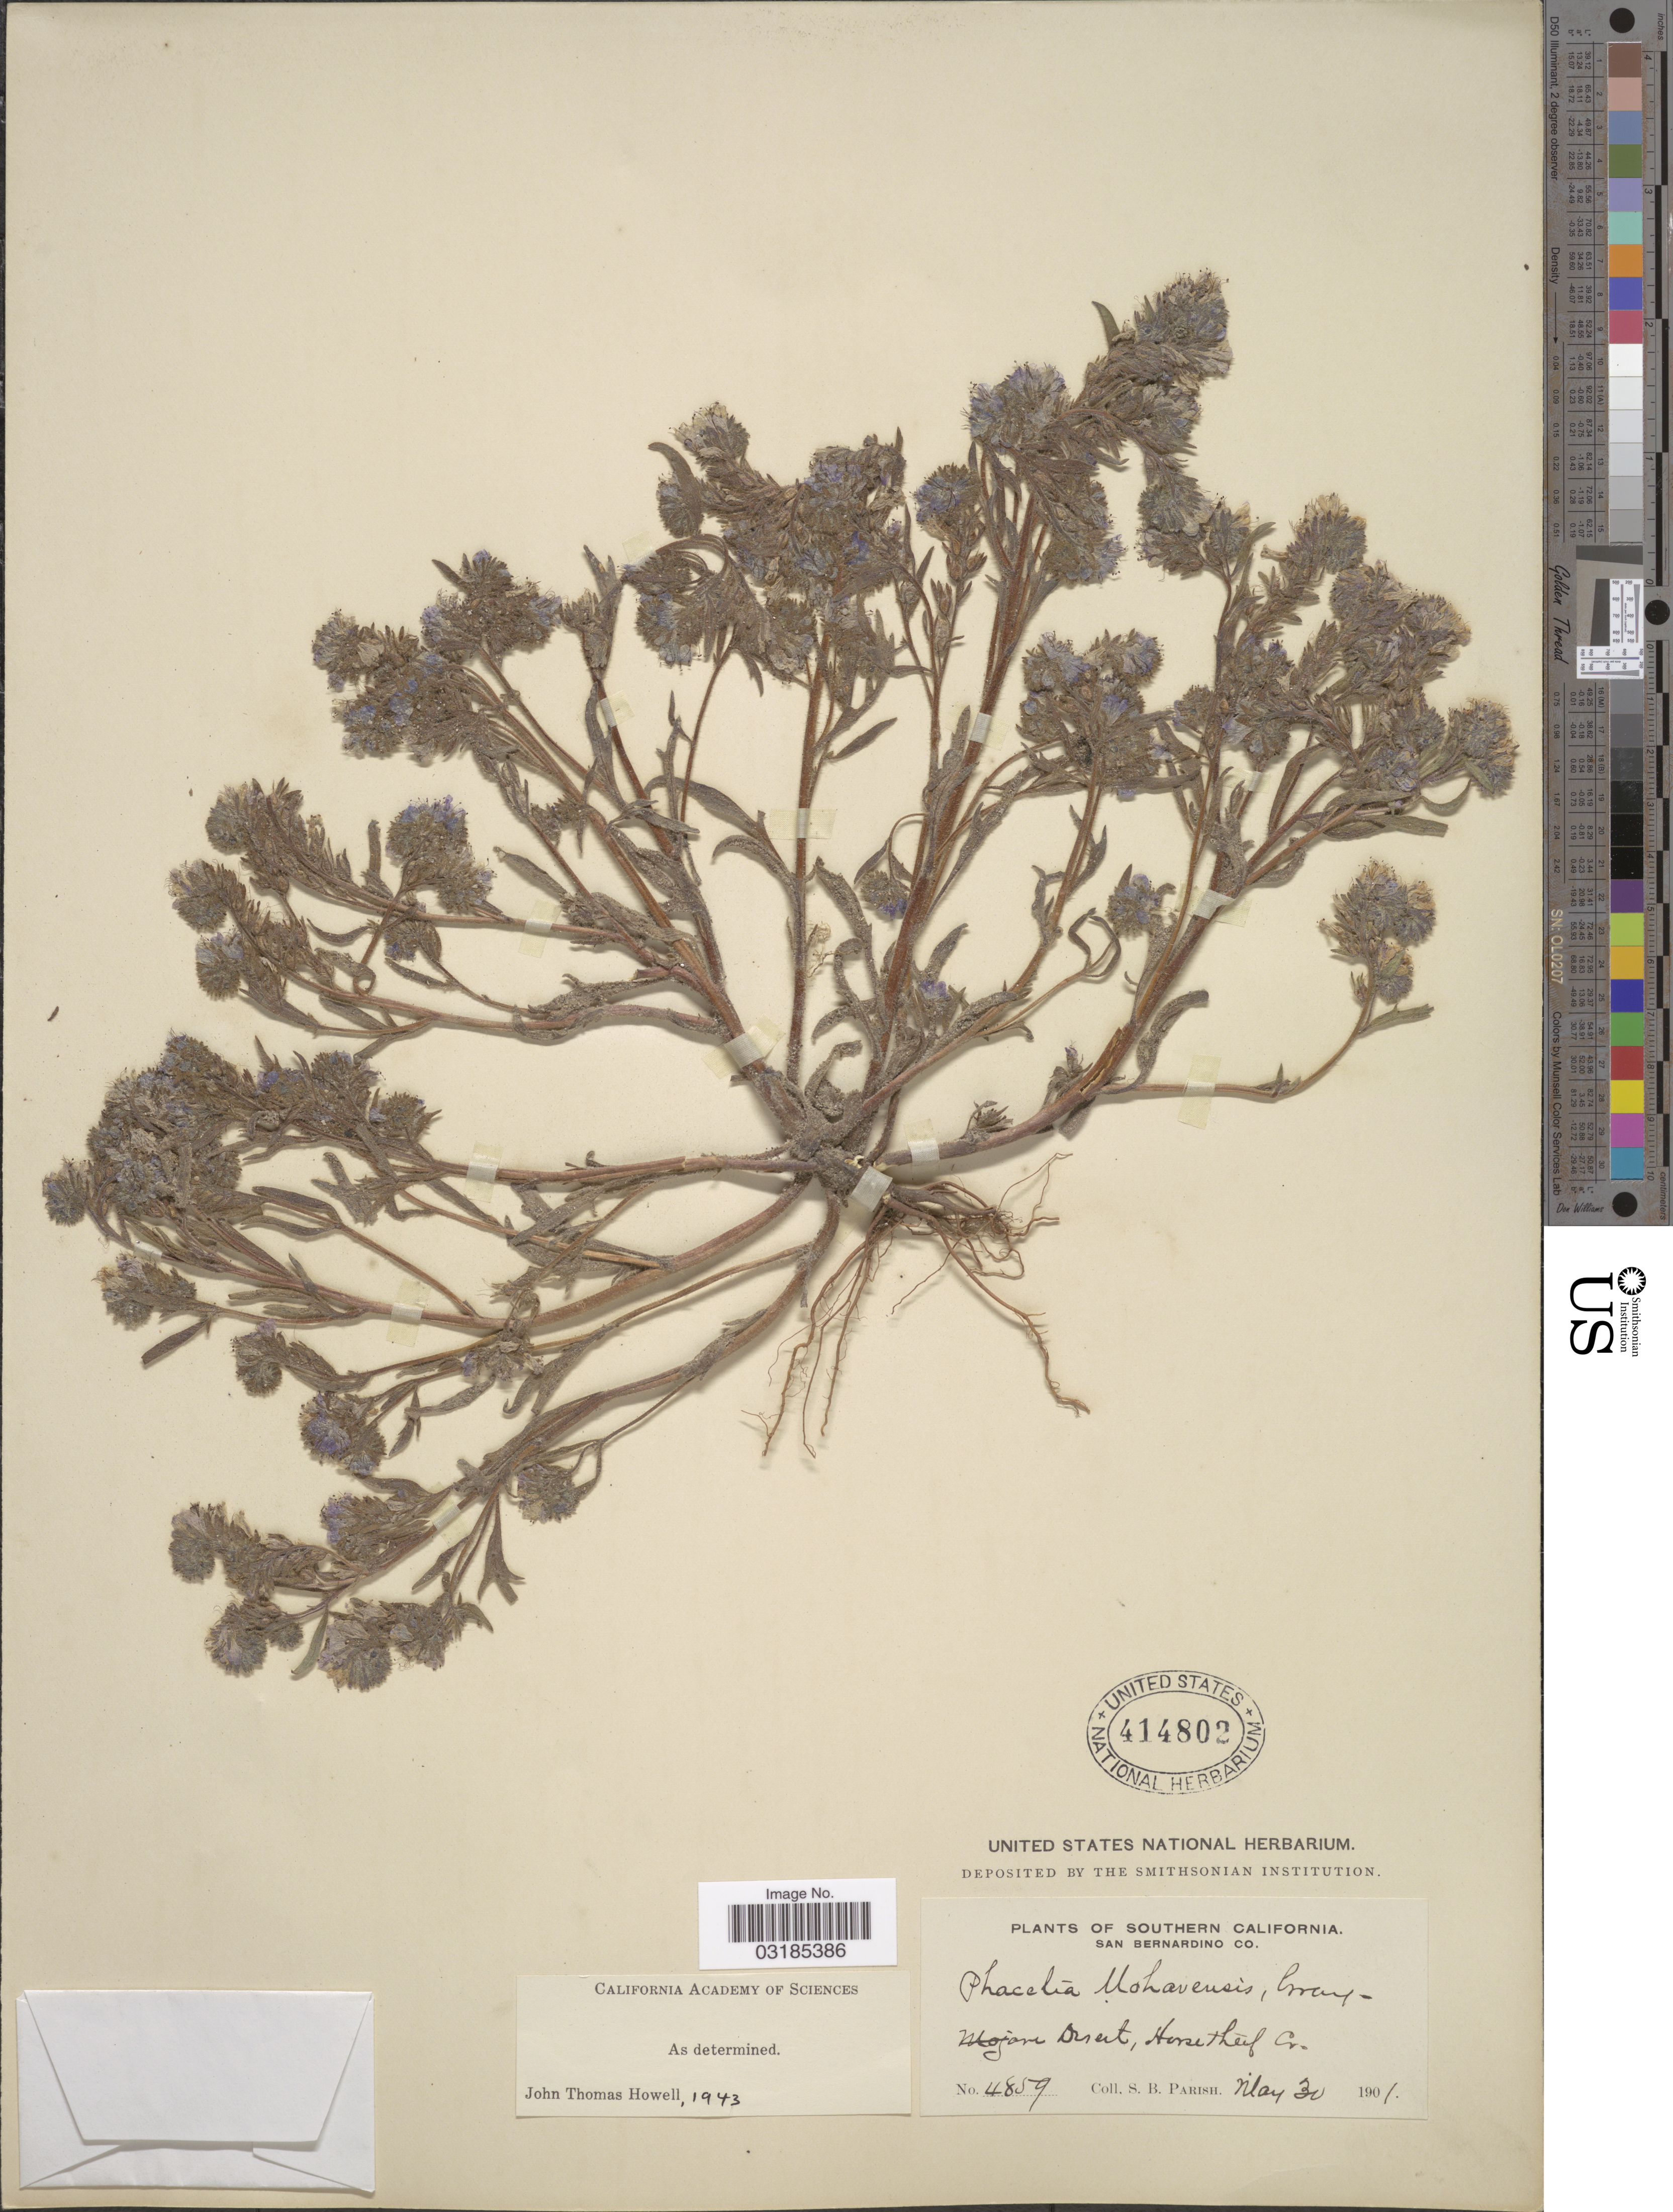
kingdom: Plantae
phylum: Tracheophyta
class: Magnoliopsida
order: Boraginales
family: Hydrophyllaceae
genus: Phacelia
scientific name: Phacelia mohavensis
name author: A. Gray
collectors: S. B. Parish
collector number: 4859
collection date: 1901-05-30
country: United States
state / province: California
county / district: San Bernardino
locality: Southern California. San Bernardino Co. Mojave Desert, Horsethief Cn.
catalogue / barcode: US 414802